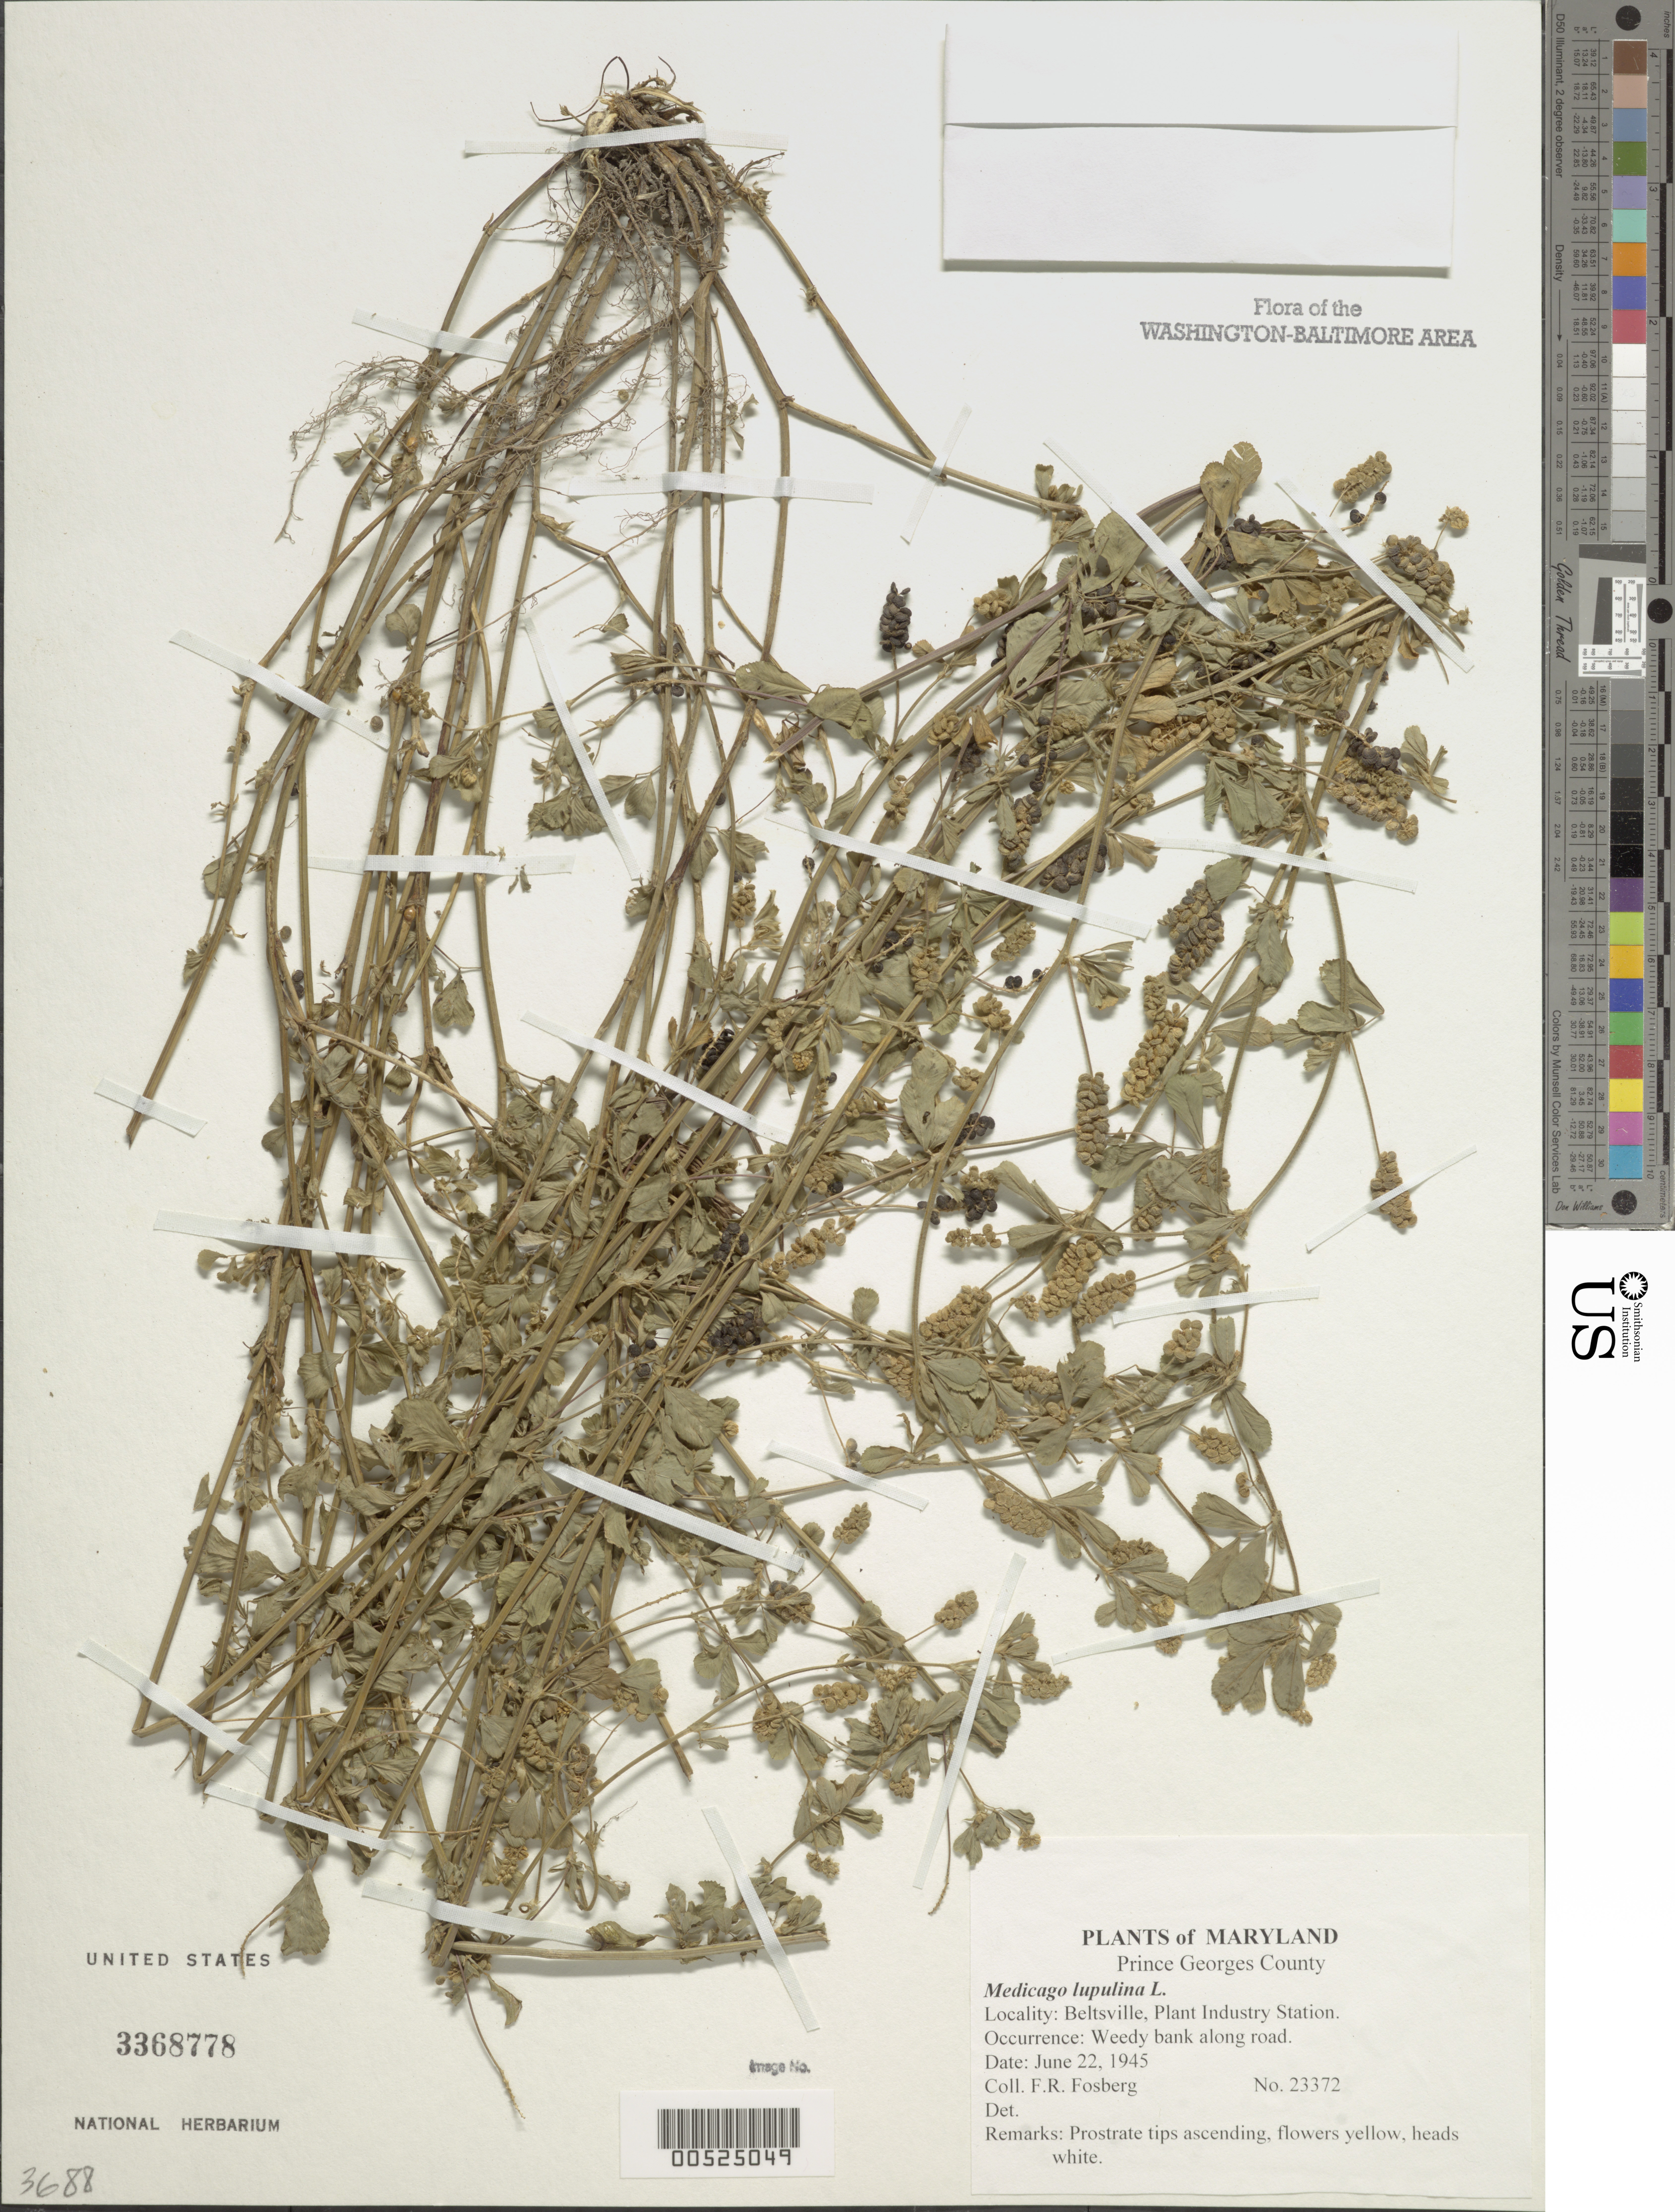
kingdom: Plantae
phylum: Tracheophyta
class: Magnoliopsida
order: Fabales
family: Fabaceae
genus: Medicago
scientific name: Medicago lupulina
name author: L.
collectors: F. R. Fosberg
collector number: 23372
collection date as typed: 22 Jun 1945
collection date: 1945-06-22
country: United States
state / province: Maryland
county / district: Prince George's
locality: Beltsville, Plant Industry Station.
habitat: Weedy bank along road.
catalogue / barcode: US 3368778